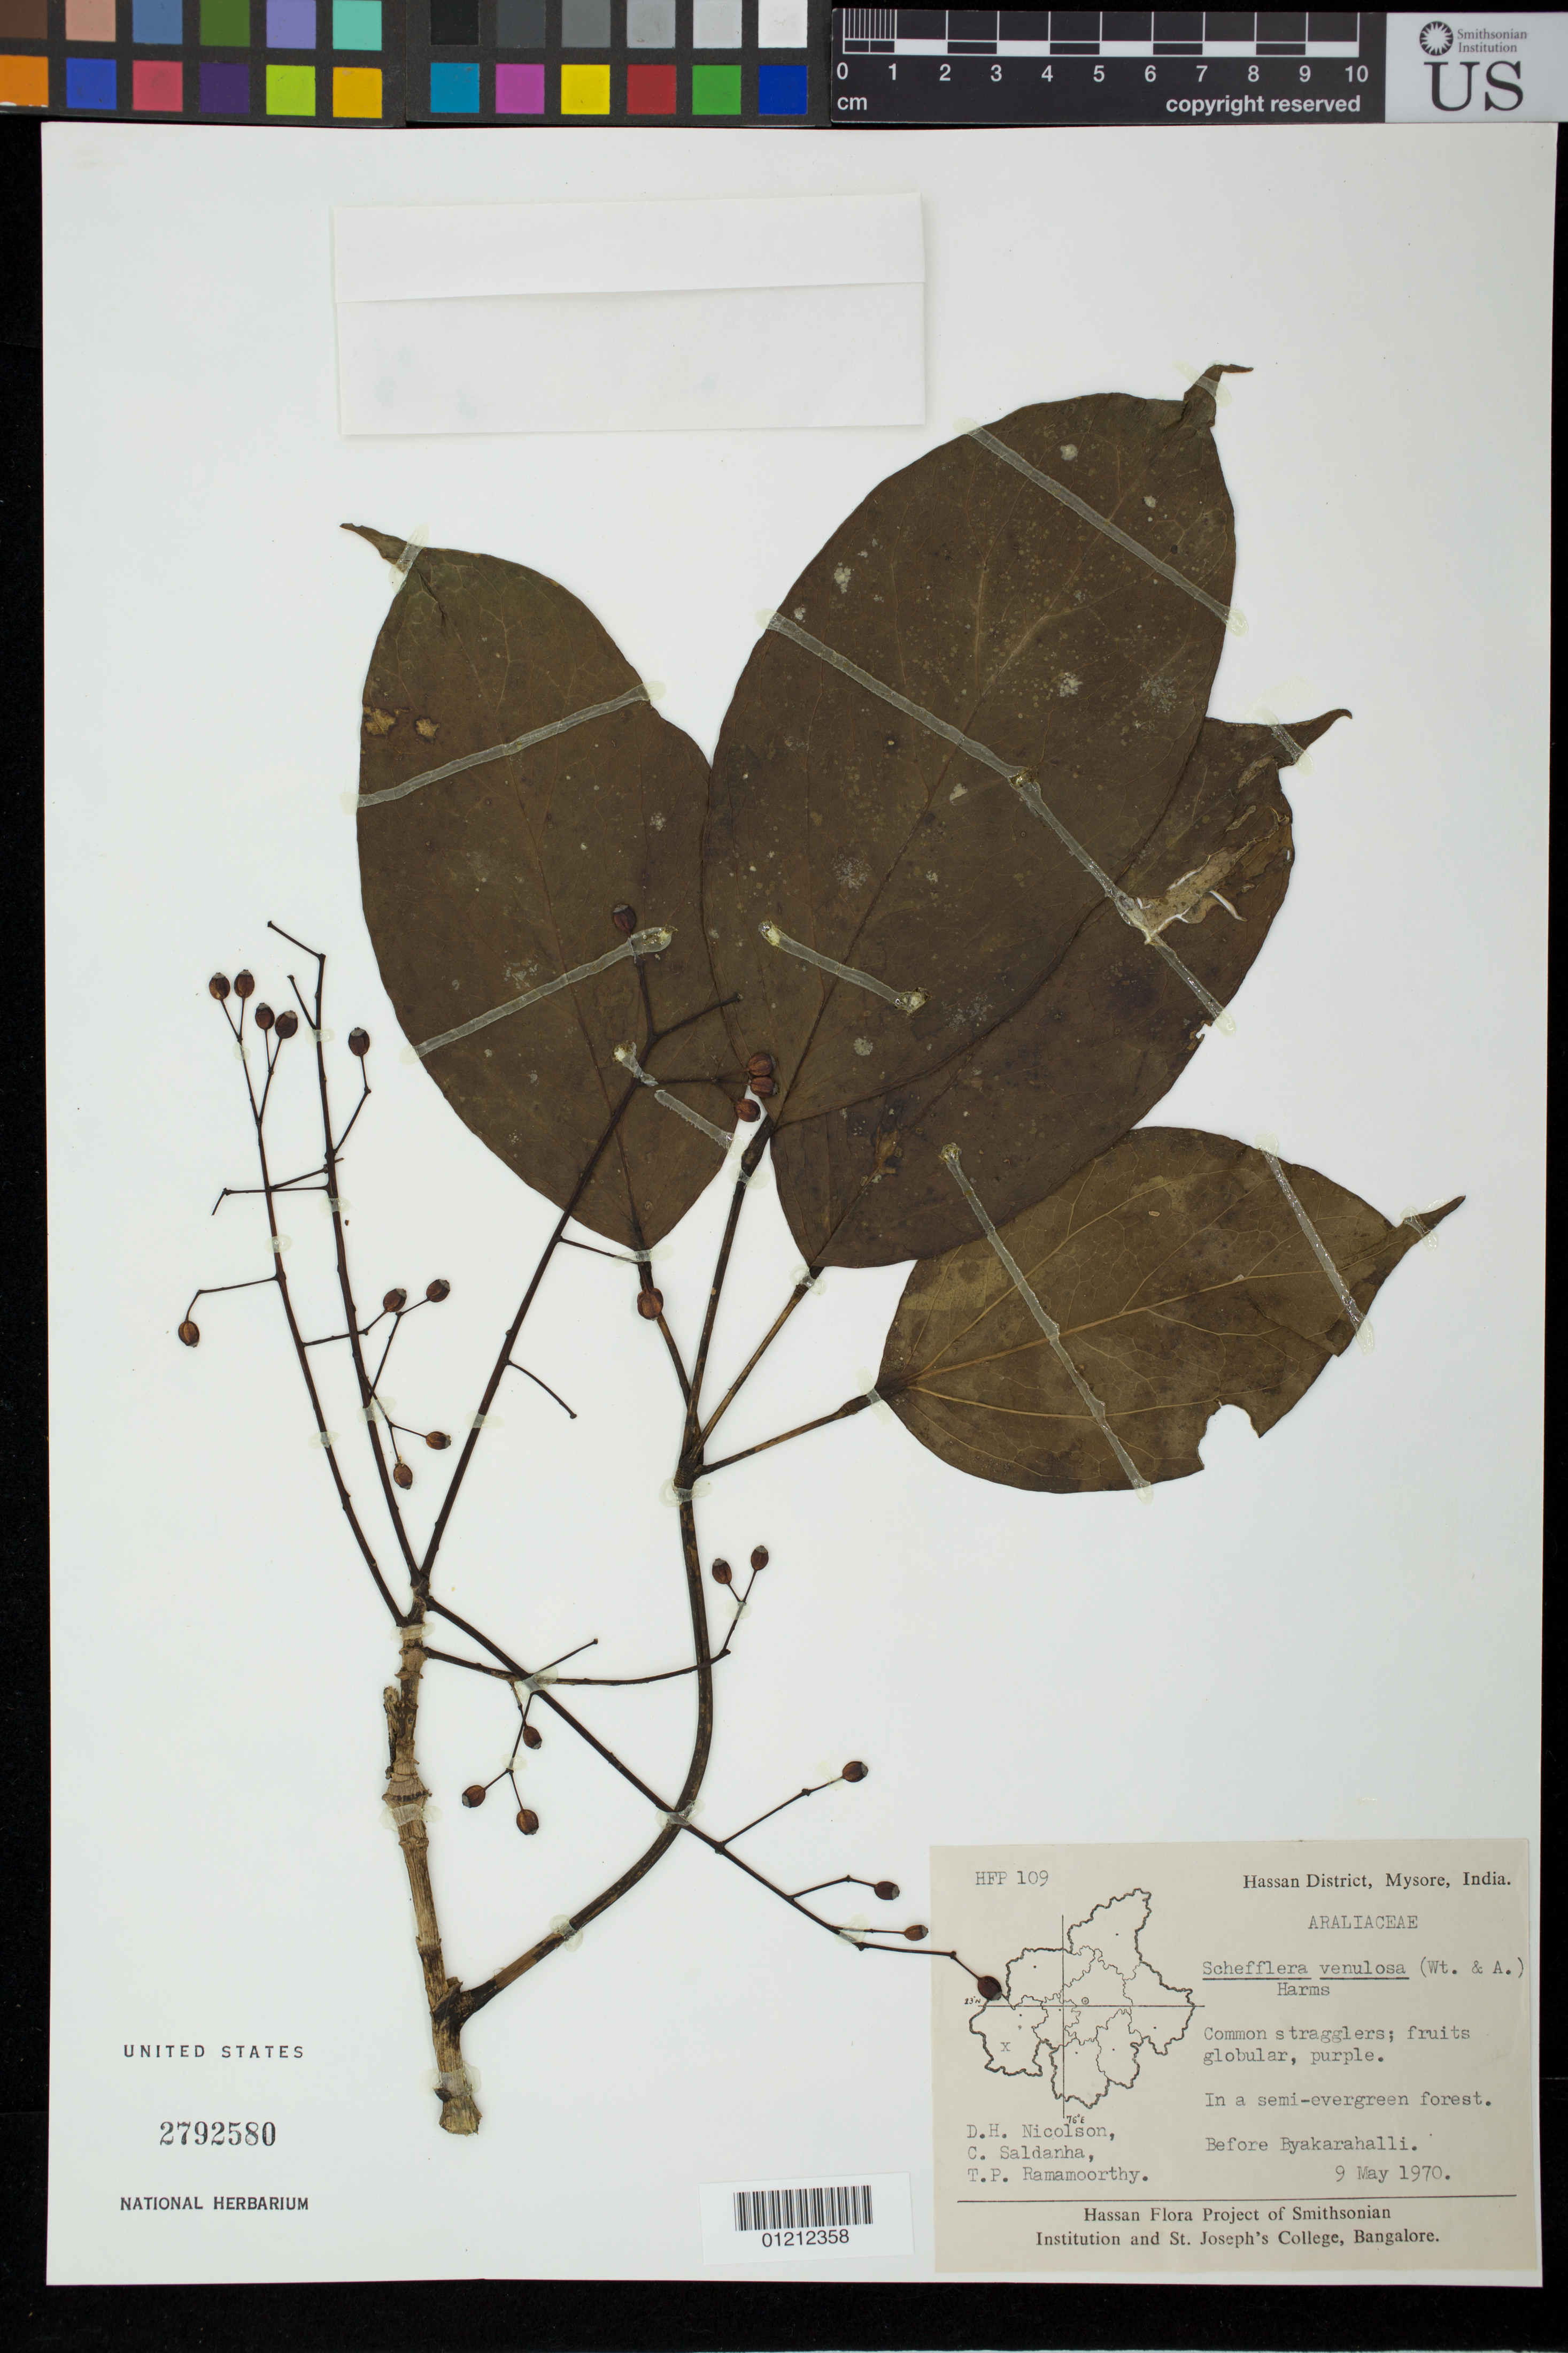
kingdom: Plantae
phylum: Tracheophyta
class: Magnoliopsida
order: Apiales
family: Araliaceae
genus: Schefflera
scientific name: Schefflera venulosa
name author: (Wight & Arn.) Harms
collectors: D. Nicholson, C. J. Saldanha & T. P. Ramamoorthy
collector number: HFP109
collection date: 1970-05-09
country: India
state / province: Karnataka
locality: Hassan district, Mysore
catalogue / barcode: US 2702580